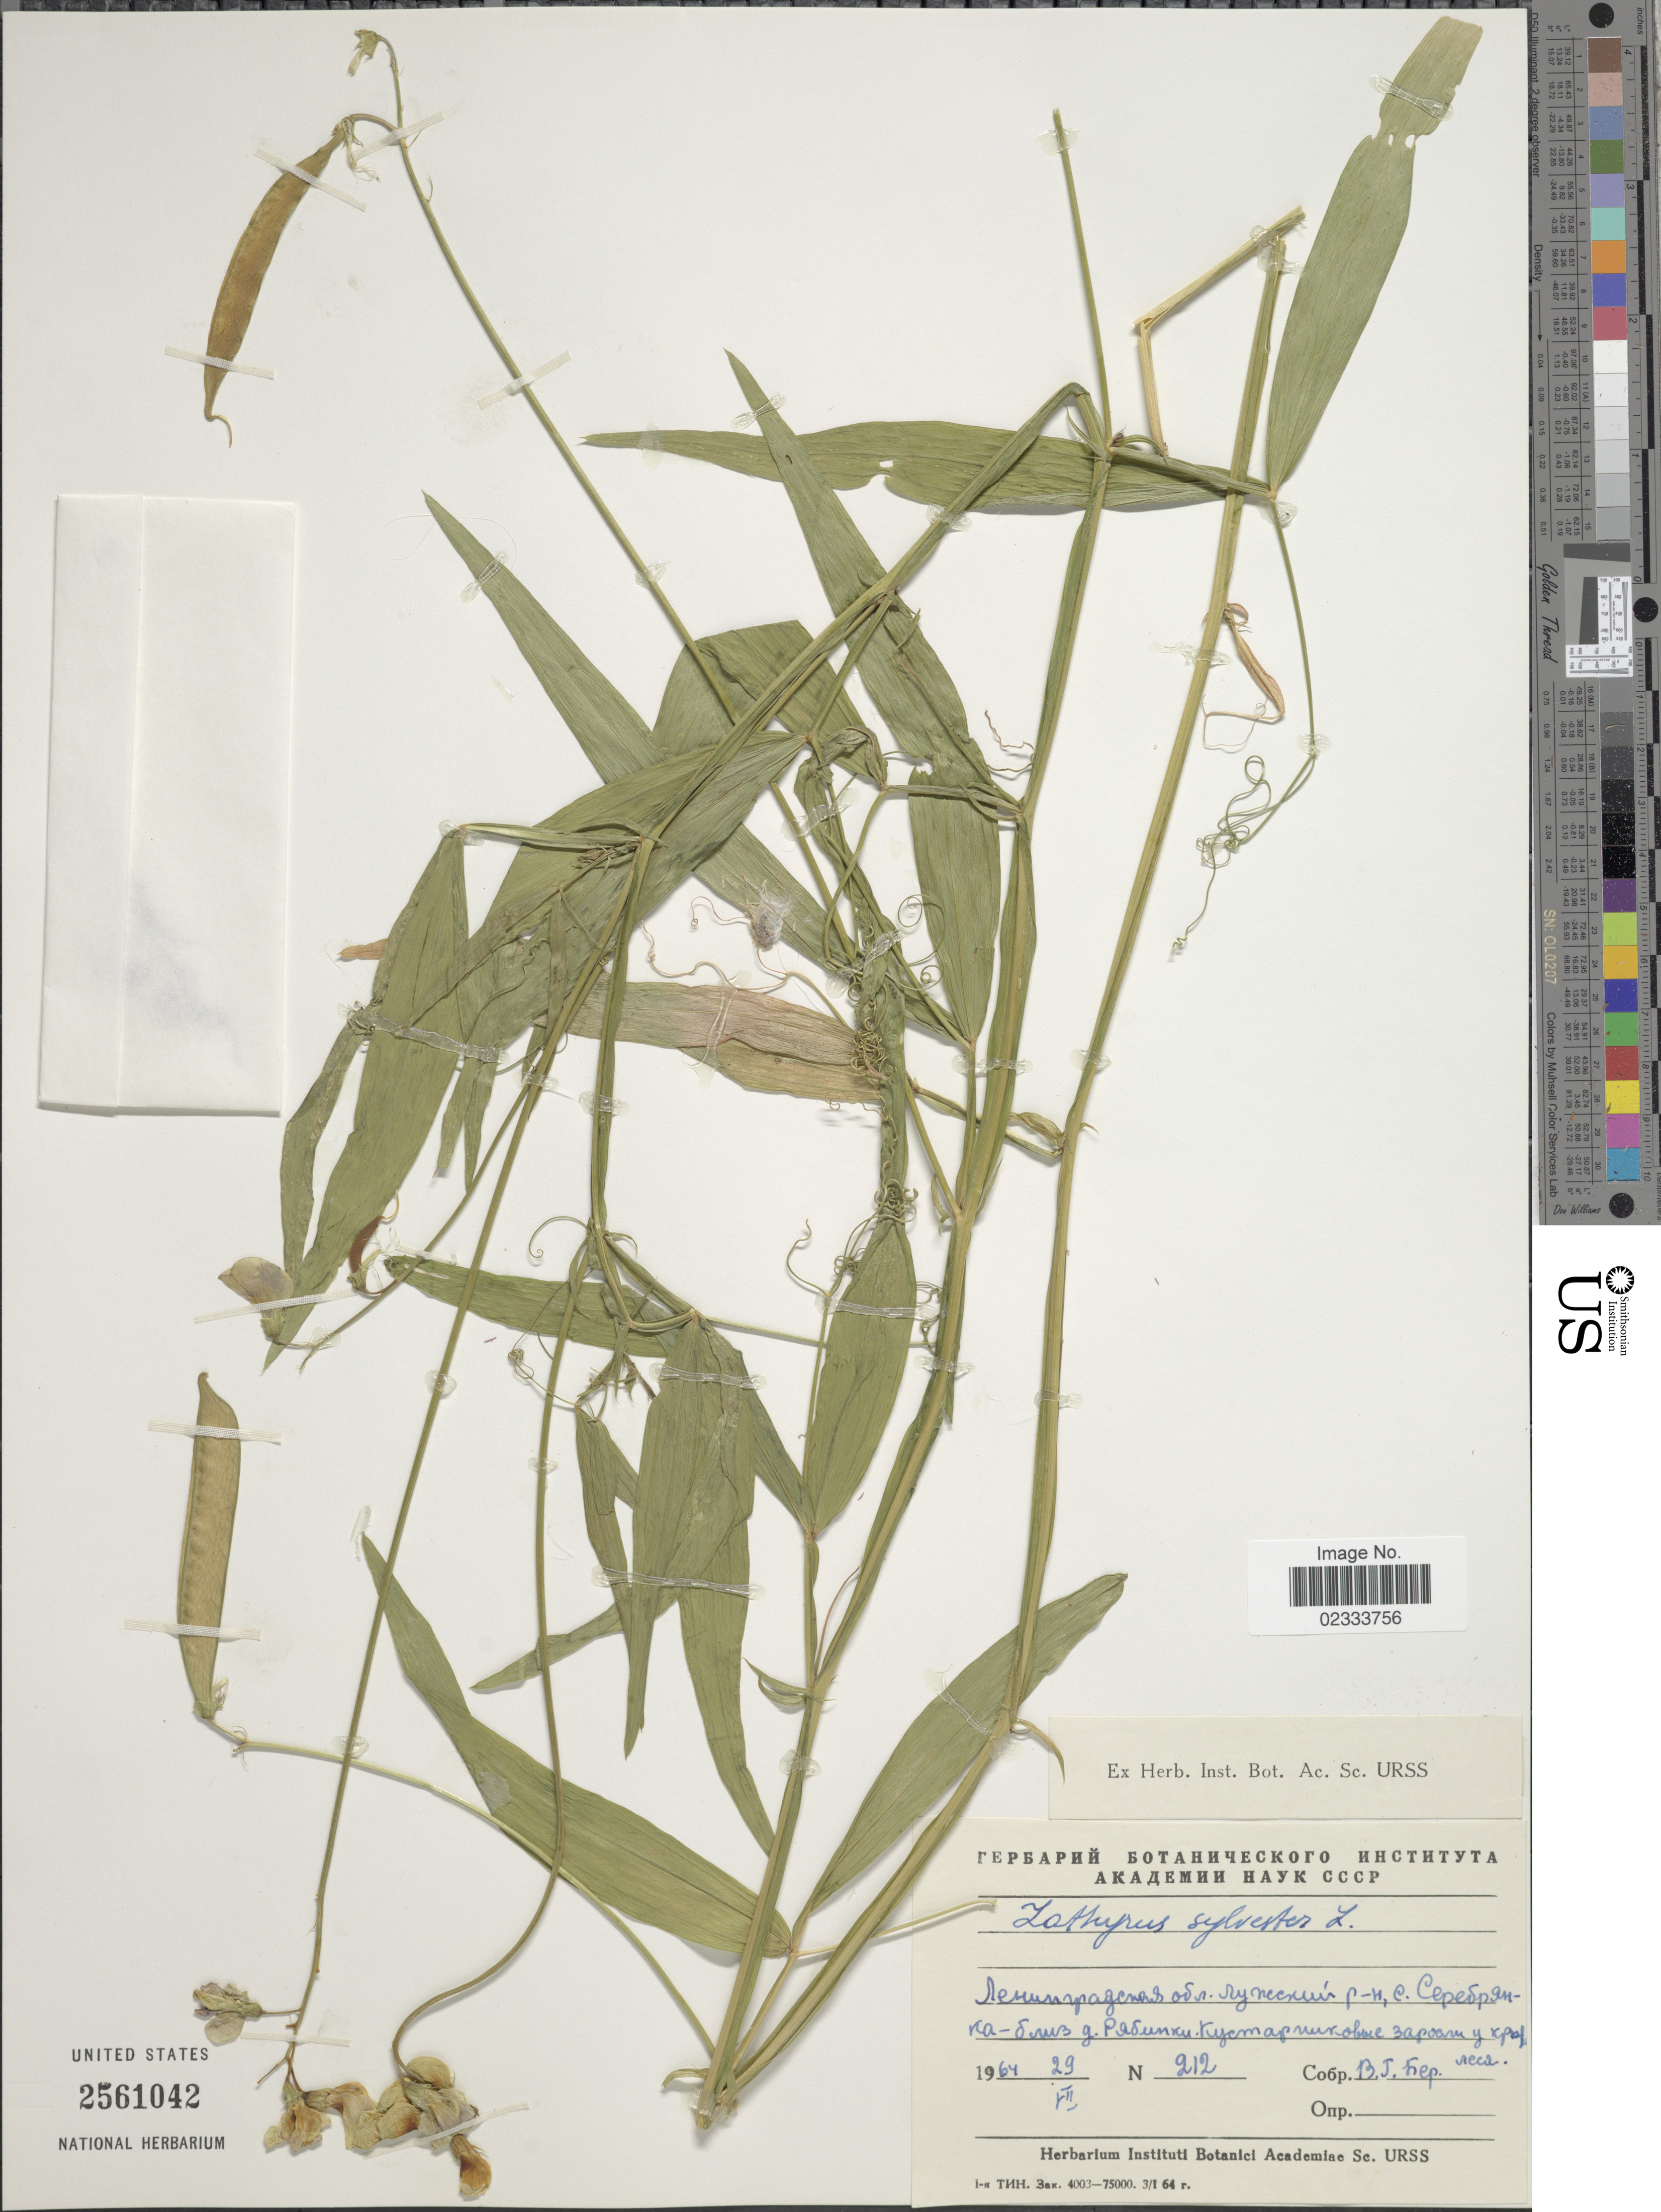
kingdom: Plantae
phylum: Tracheophyta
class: Magnoliopsida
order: Fabales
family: Fabaceae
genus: Lathyrus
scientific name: Lathyrus sylvestris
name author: L.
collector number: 212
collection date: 1964-07-29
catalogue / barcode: US 2561042